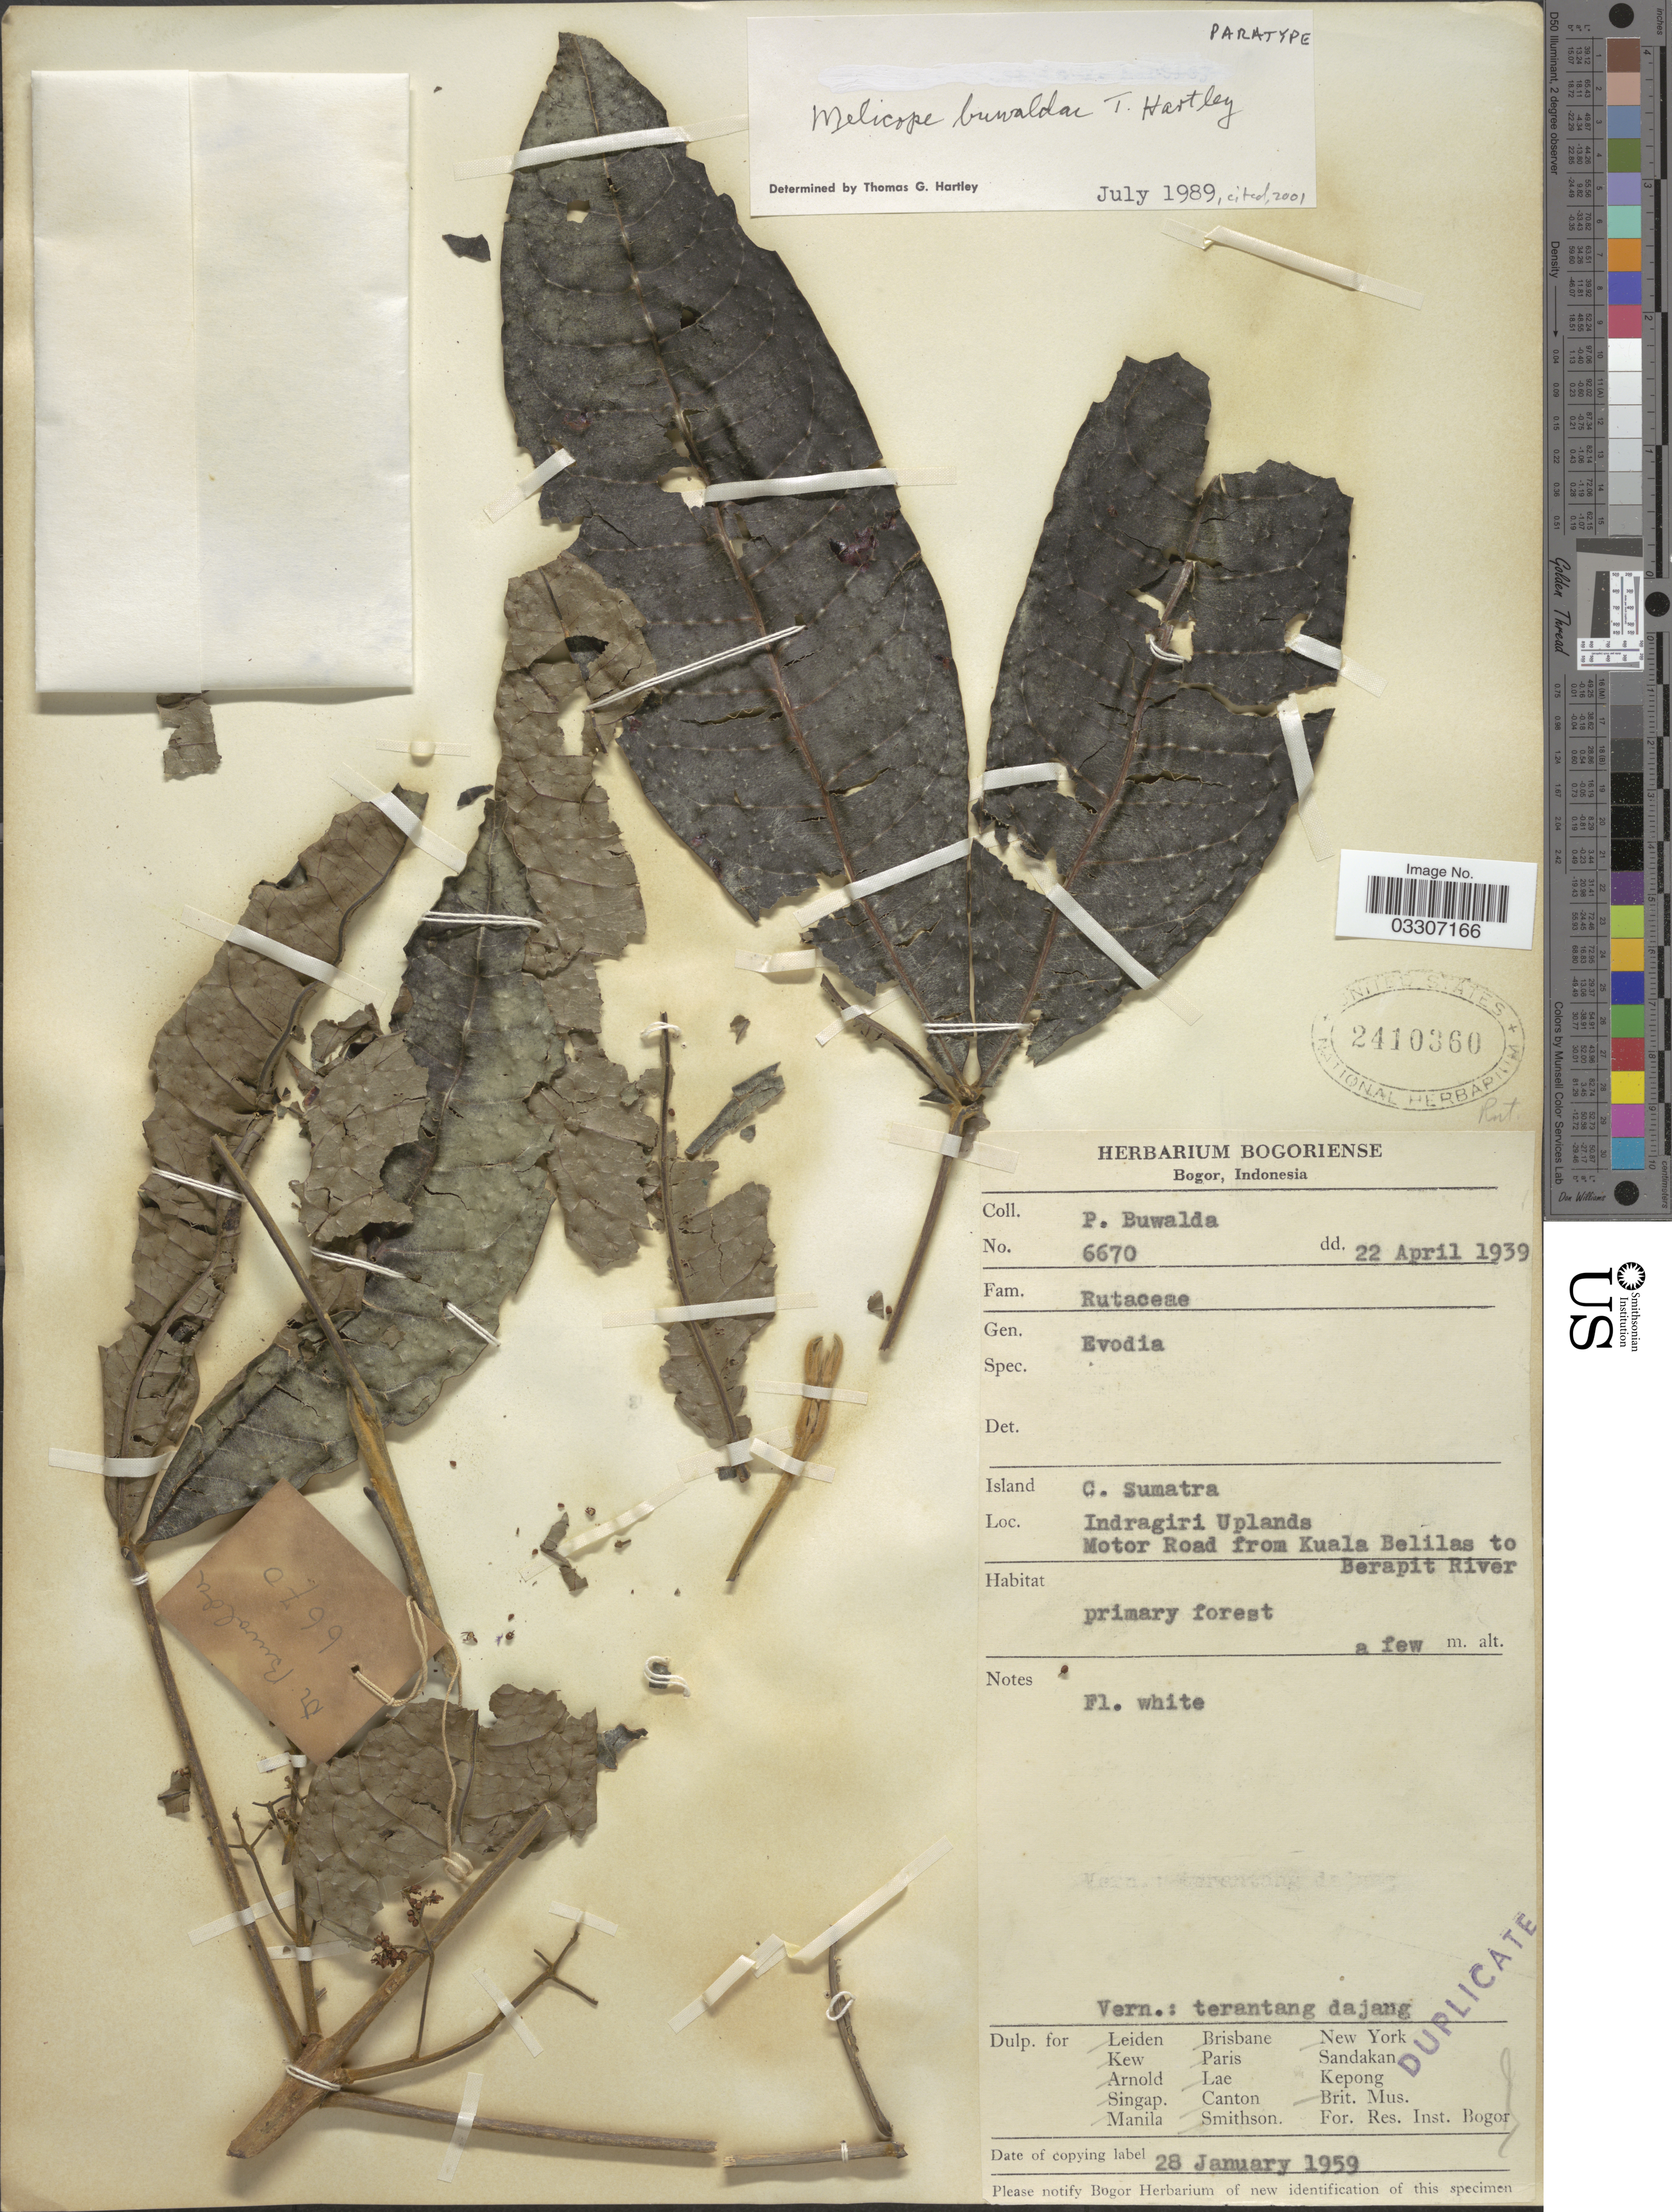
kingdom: Plantae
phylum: Tracheophyta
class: Magnoliopsida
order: Sapindales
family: Rutaceae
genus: Melicope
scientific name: Melicope buwaldae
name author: T.G. Hartley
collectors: P. Buwalda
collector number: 6670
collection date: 1939-04-22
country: Indonesia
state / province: Sumatra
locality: Island C. Sumatra. Indragiri Uplands. Motor Road from Kuala Belilas to Berapit River.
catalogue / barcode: US 2410360